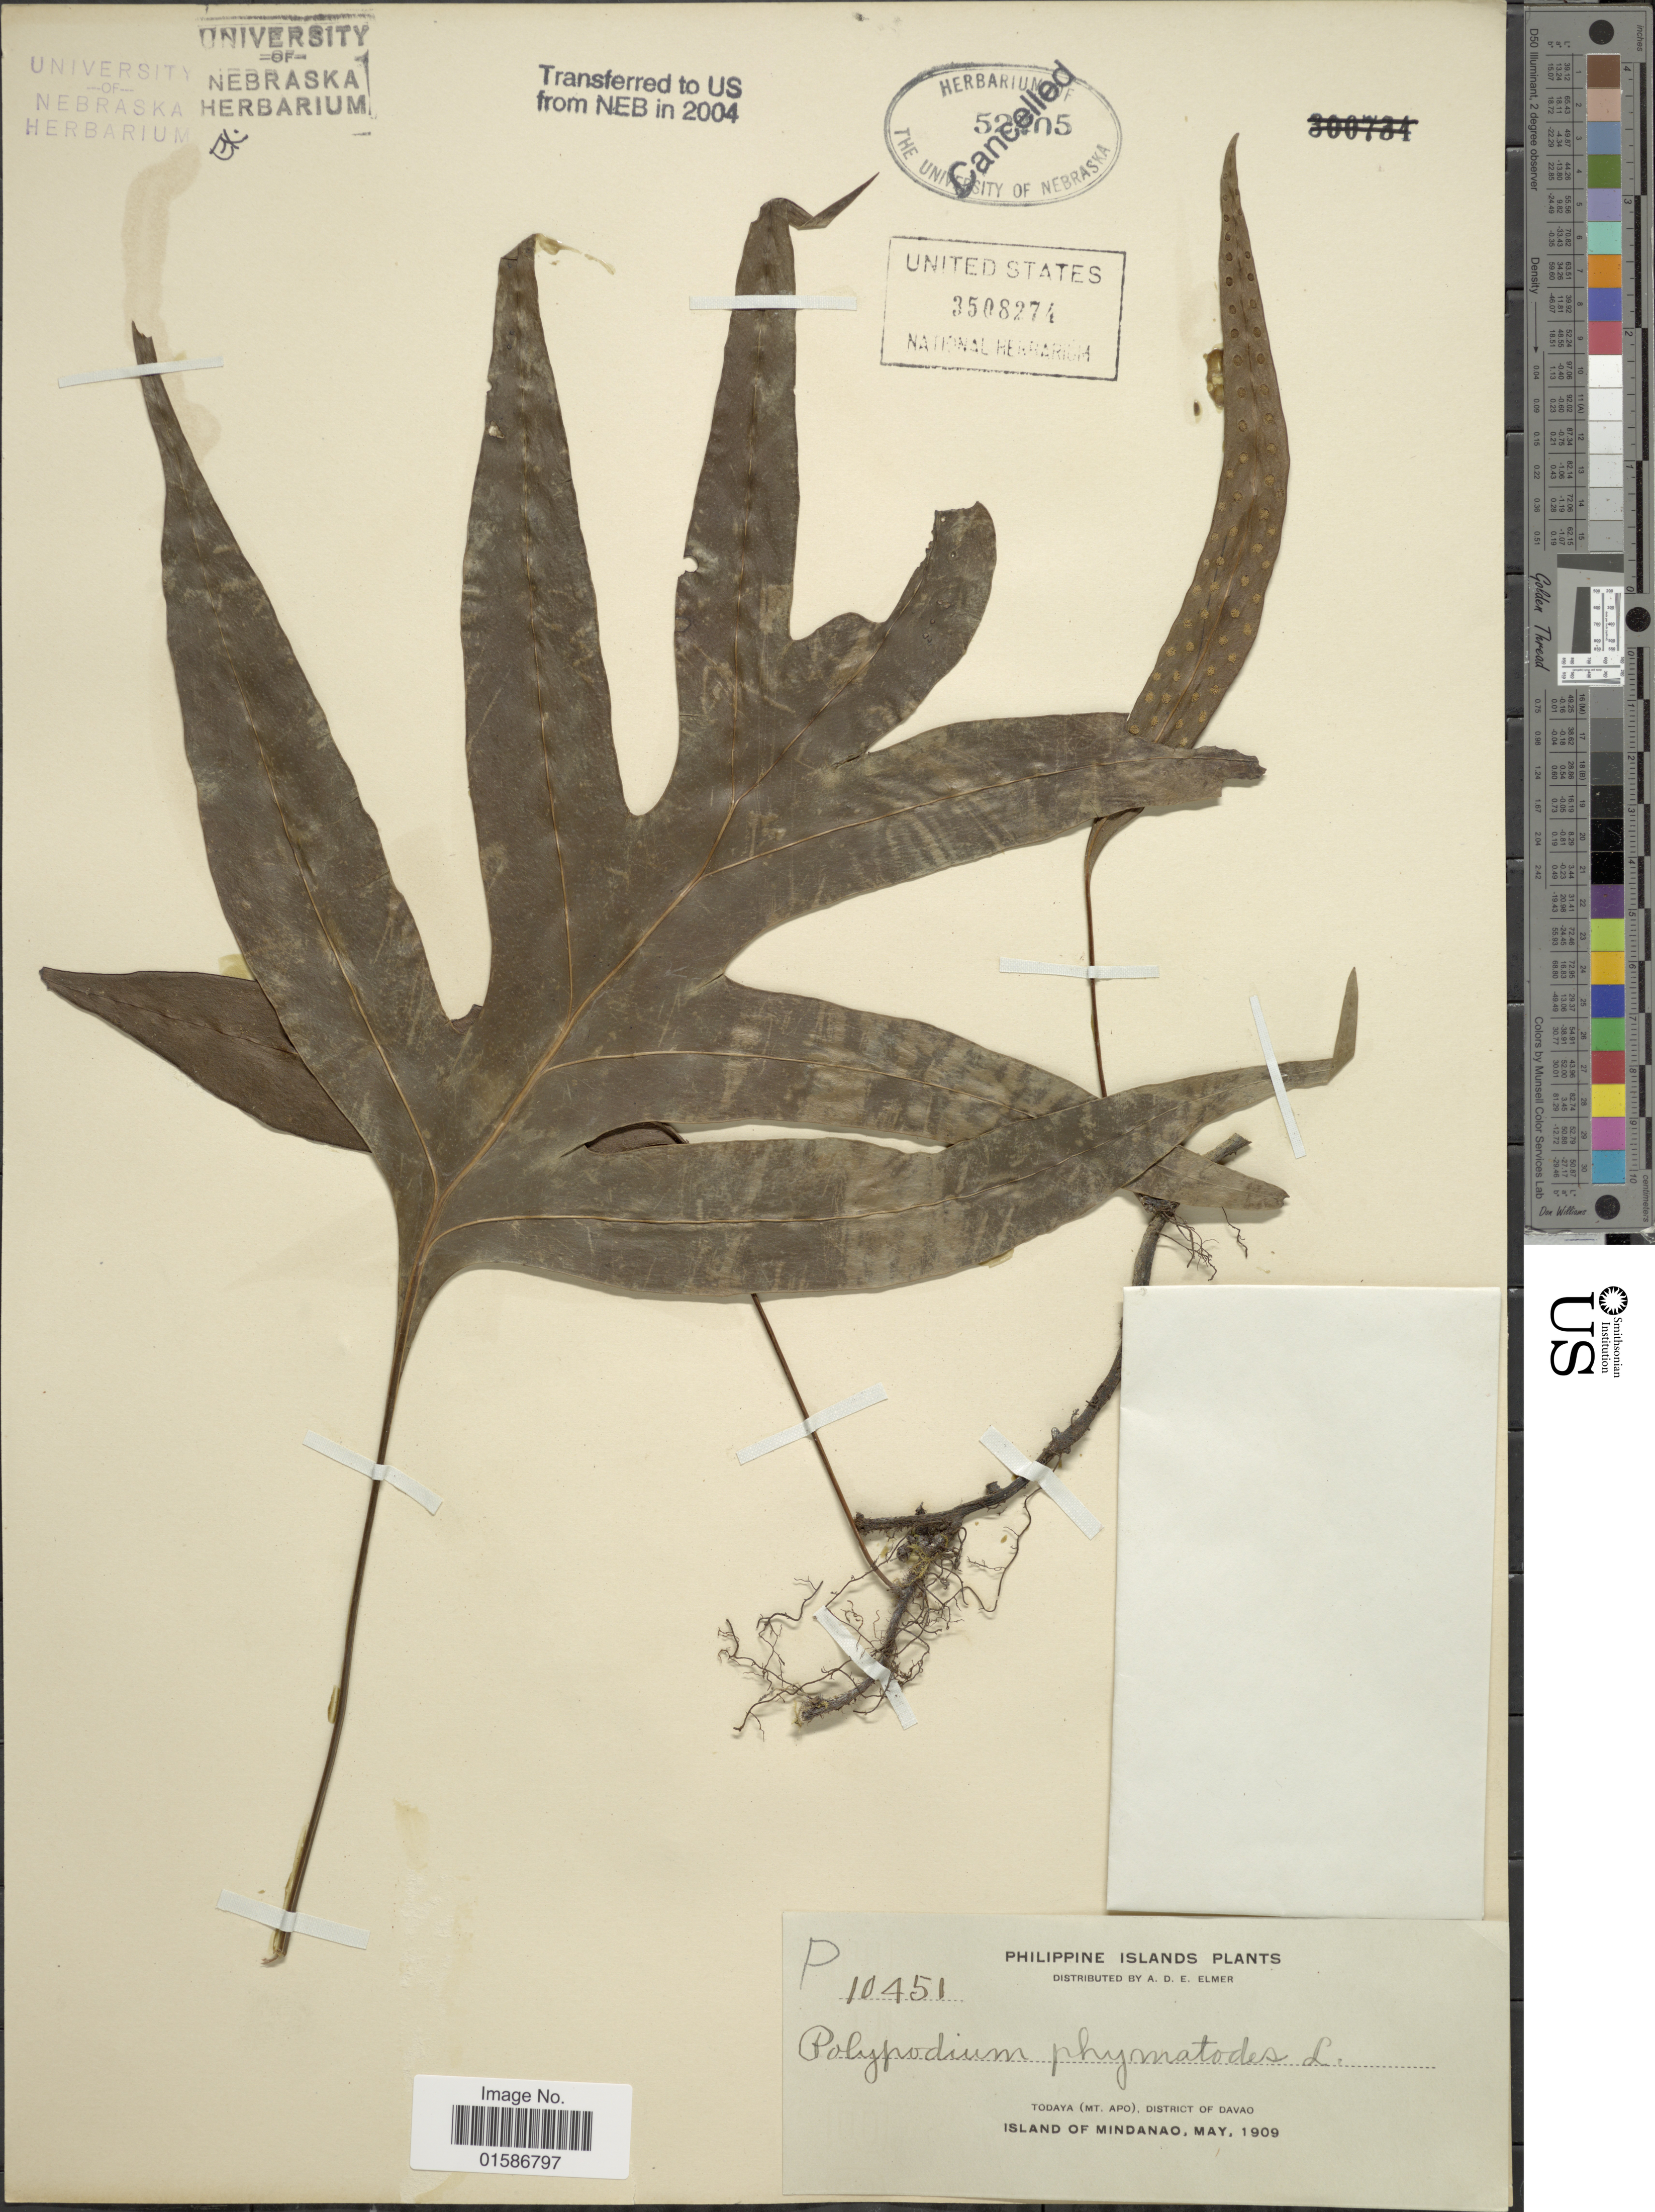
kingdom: Plantae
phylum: Tracheophyta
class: Polypodiopsida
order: Polypodiales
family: Polypodiaceae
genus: Microsorum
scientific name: Microsorum scolopendria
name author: (Burm. f.) Copel.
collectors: A. D. E. Elmer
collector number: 10451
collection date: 1909-05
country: Philippines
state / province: Davao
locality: Philippine Islands, Todaya (Mt Apo), District of Davao, Island of Mindanao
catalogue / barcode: US 3508274